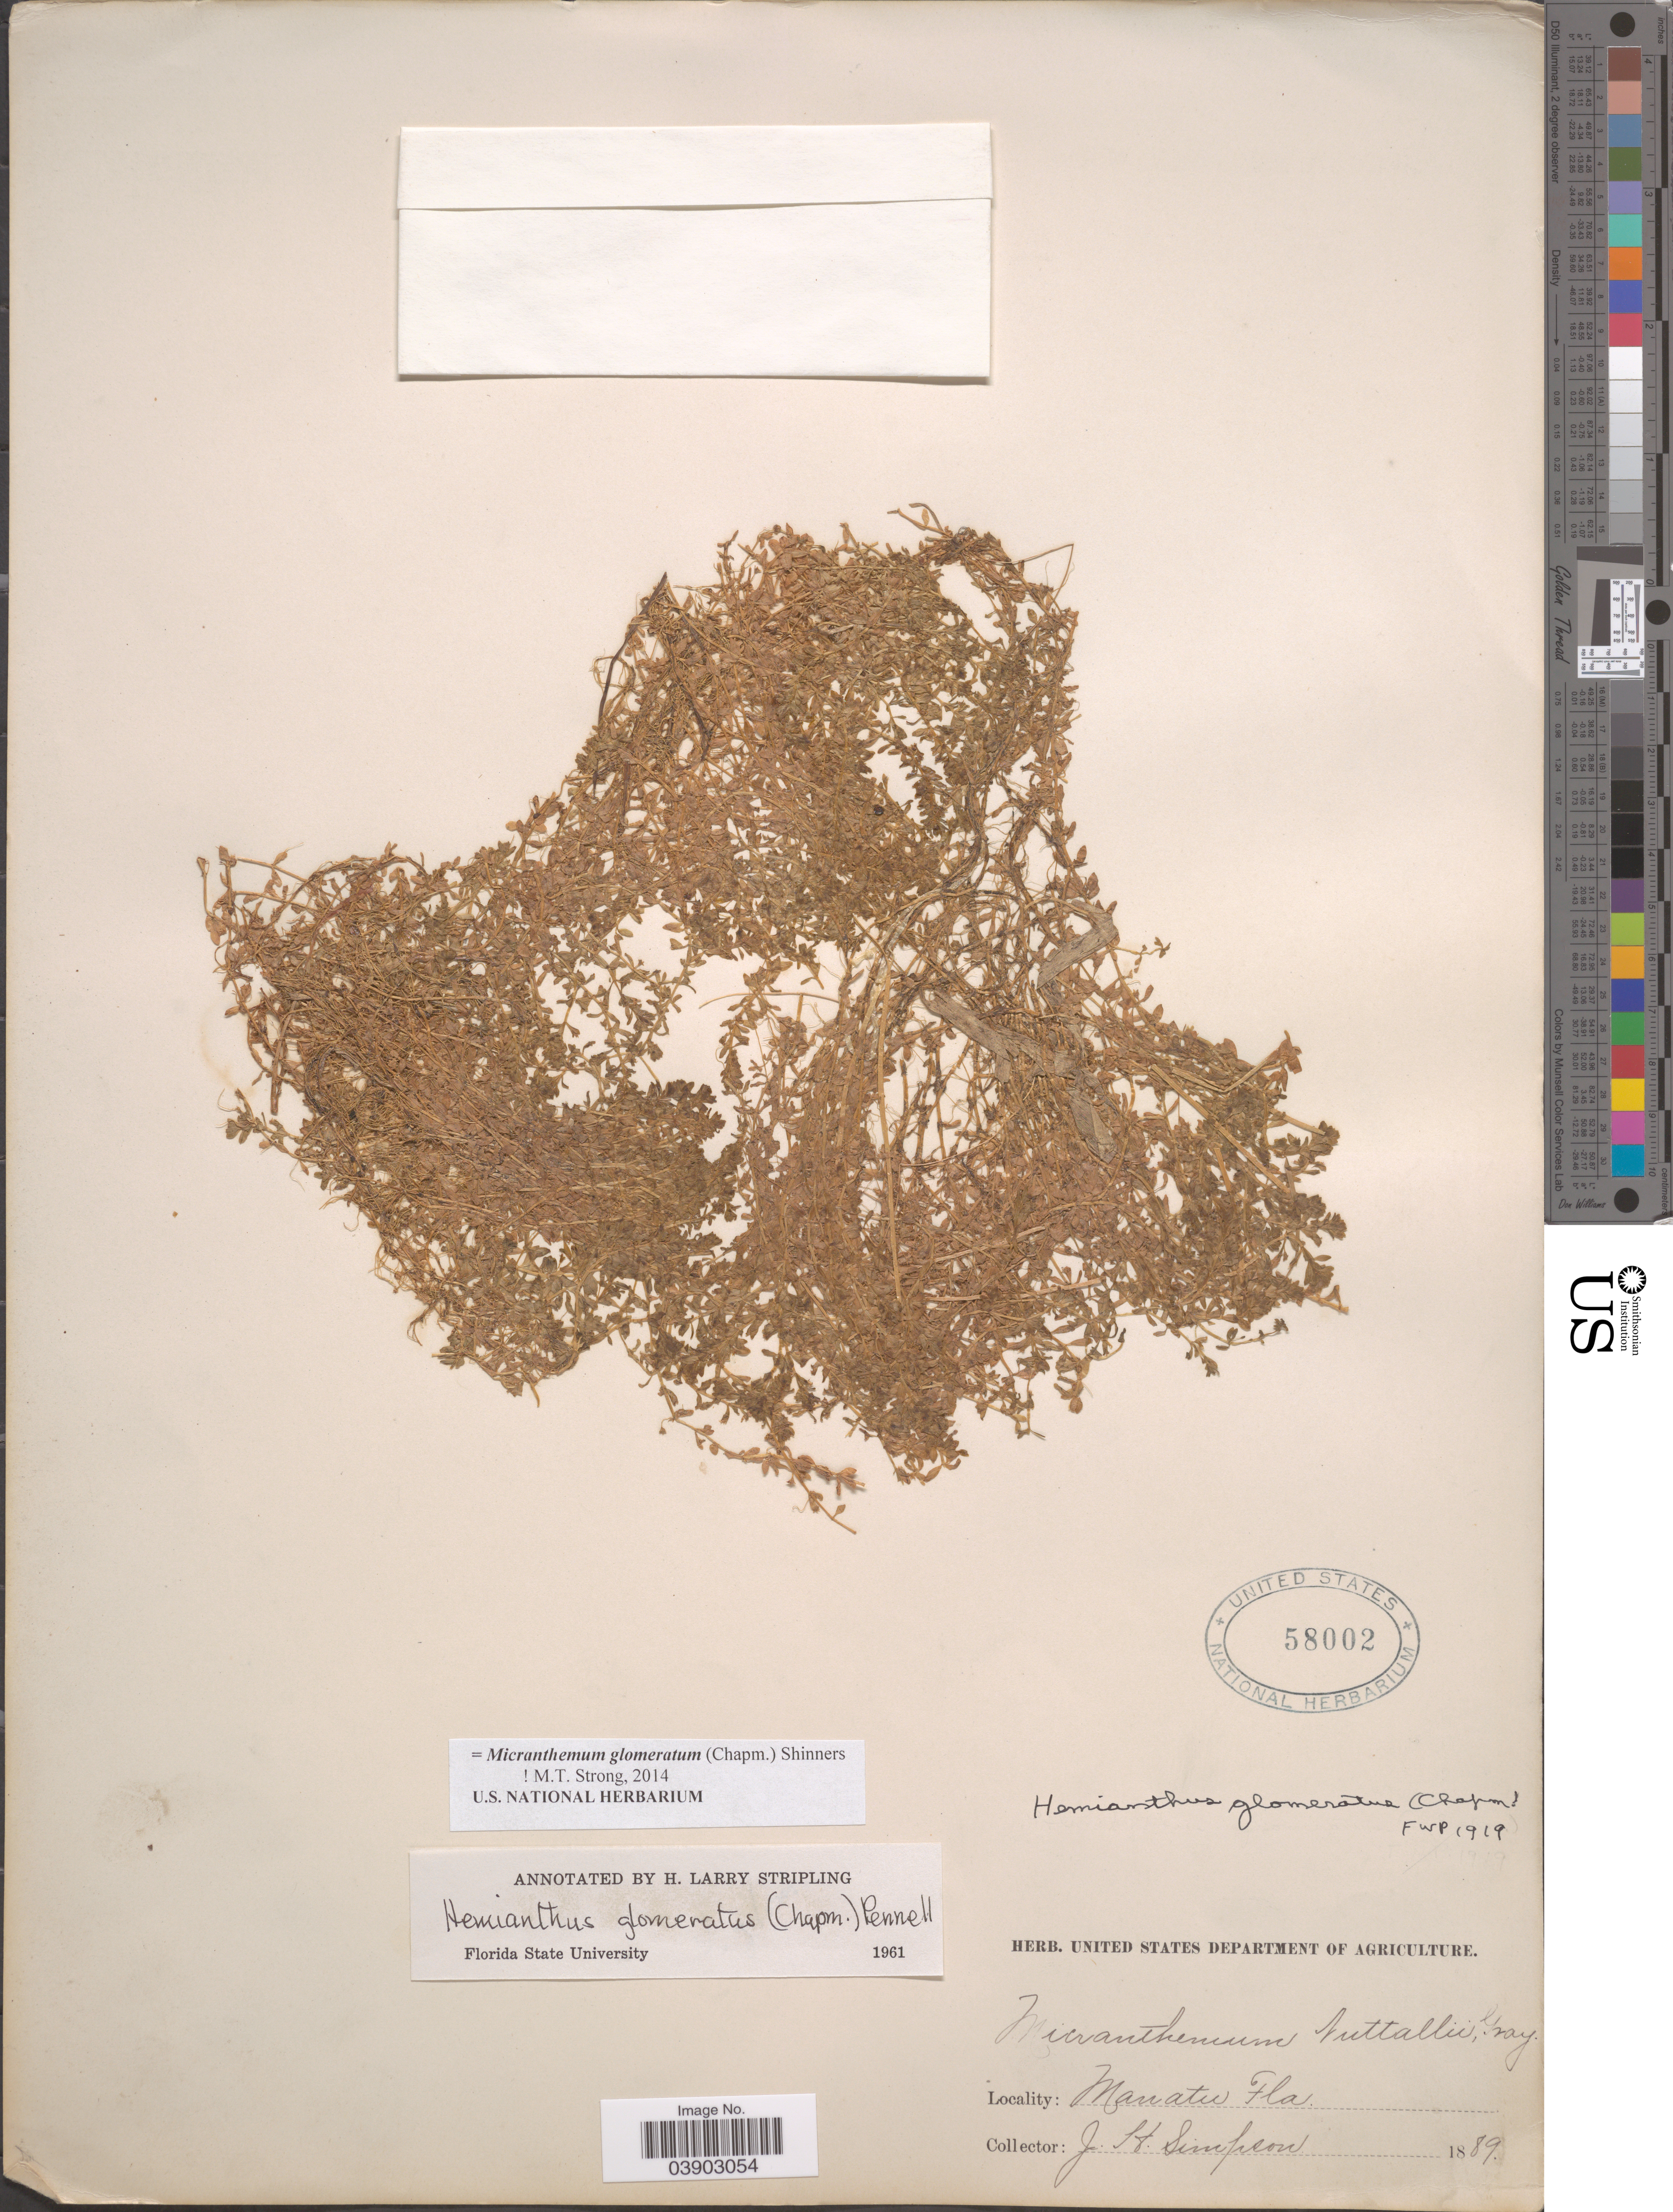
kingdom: Plantae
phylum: Tracheophyta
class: Magnoliopsida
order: Lamiales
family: Linderniaceae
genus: Micranthemum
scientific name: Micranthemum glomeratum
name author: (Chapm.) Shinners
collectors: J. H. Simpson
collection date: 1889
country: United States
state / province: Florida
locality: Manatee.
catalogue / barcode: US 58002